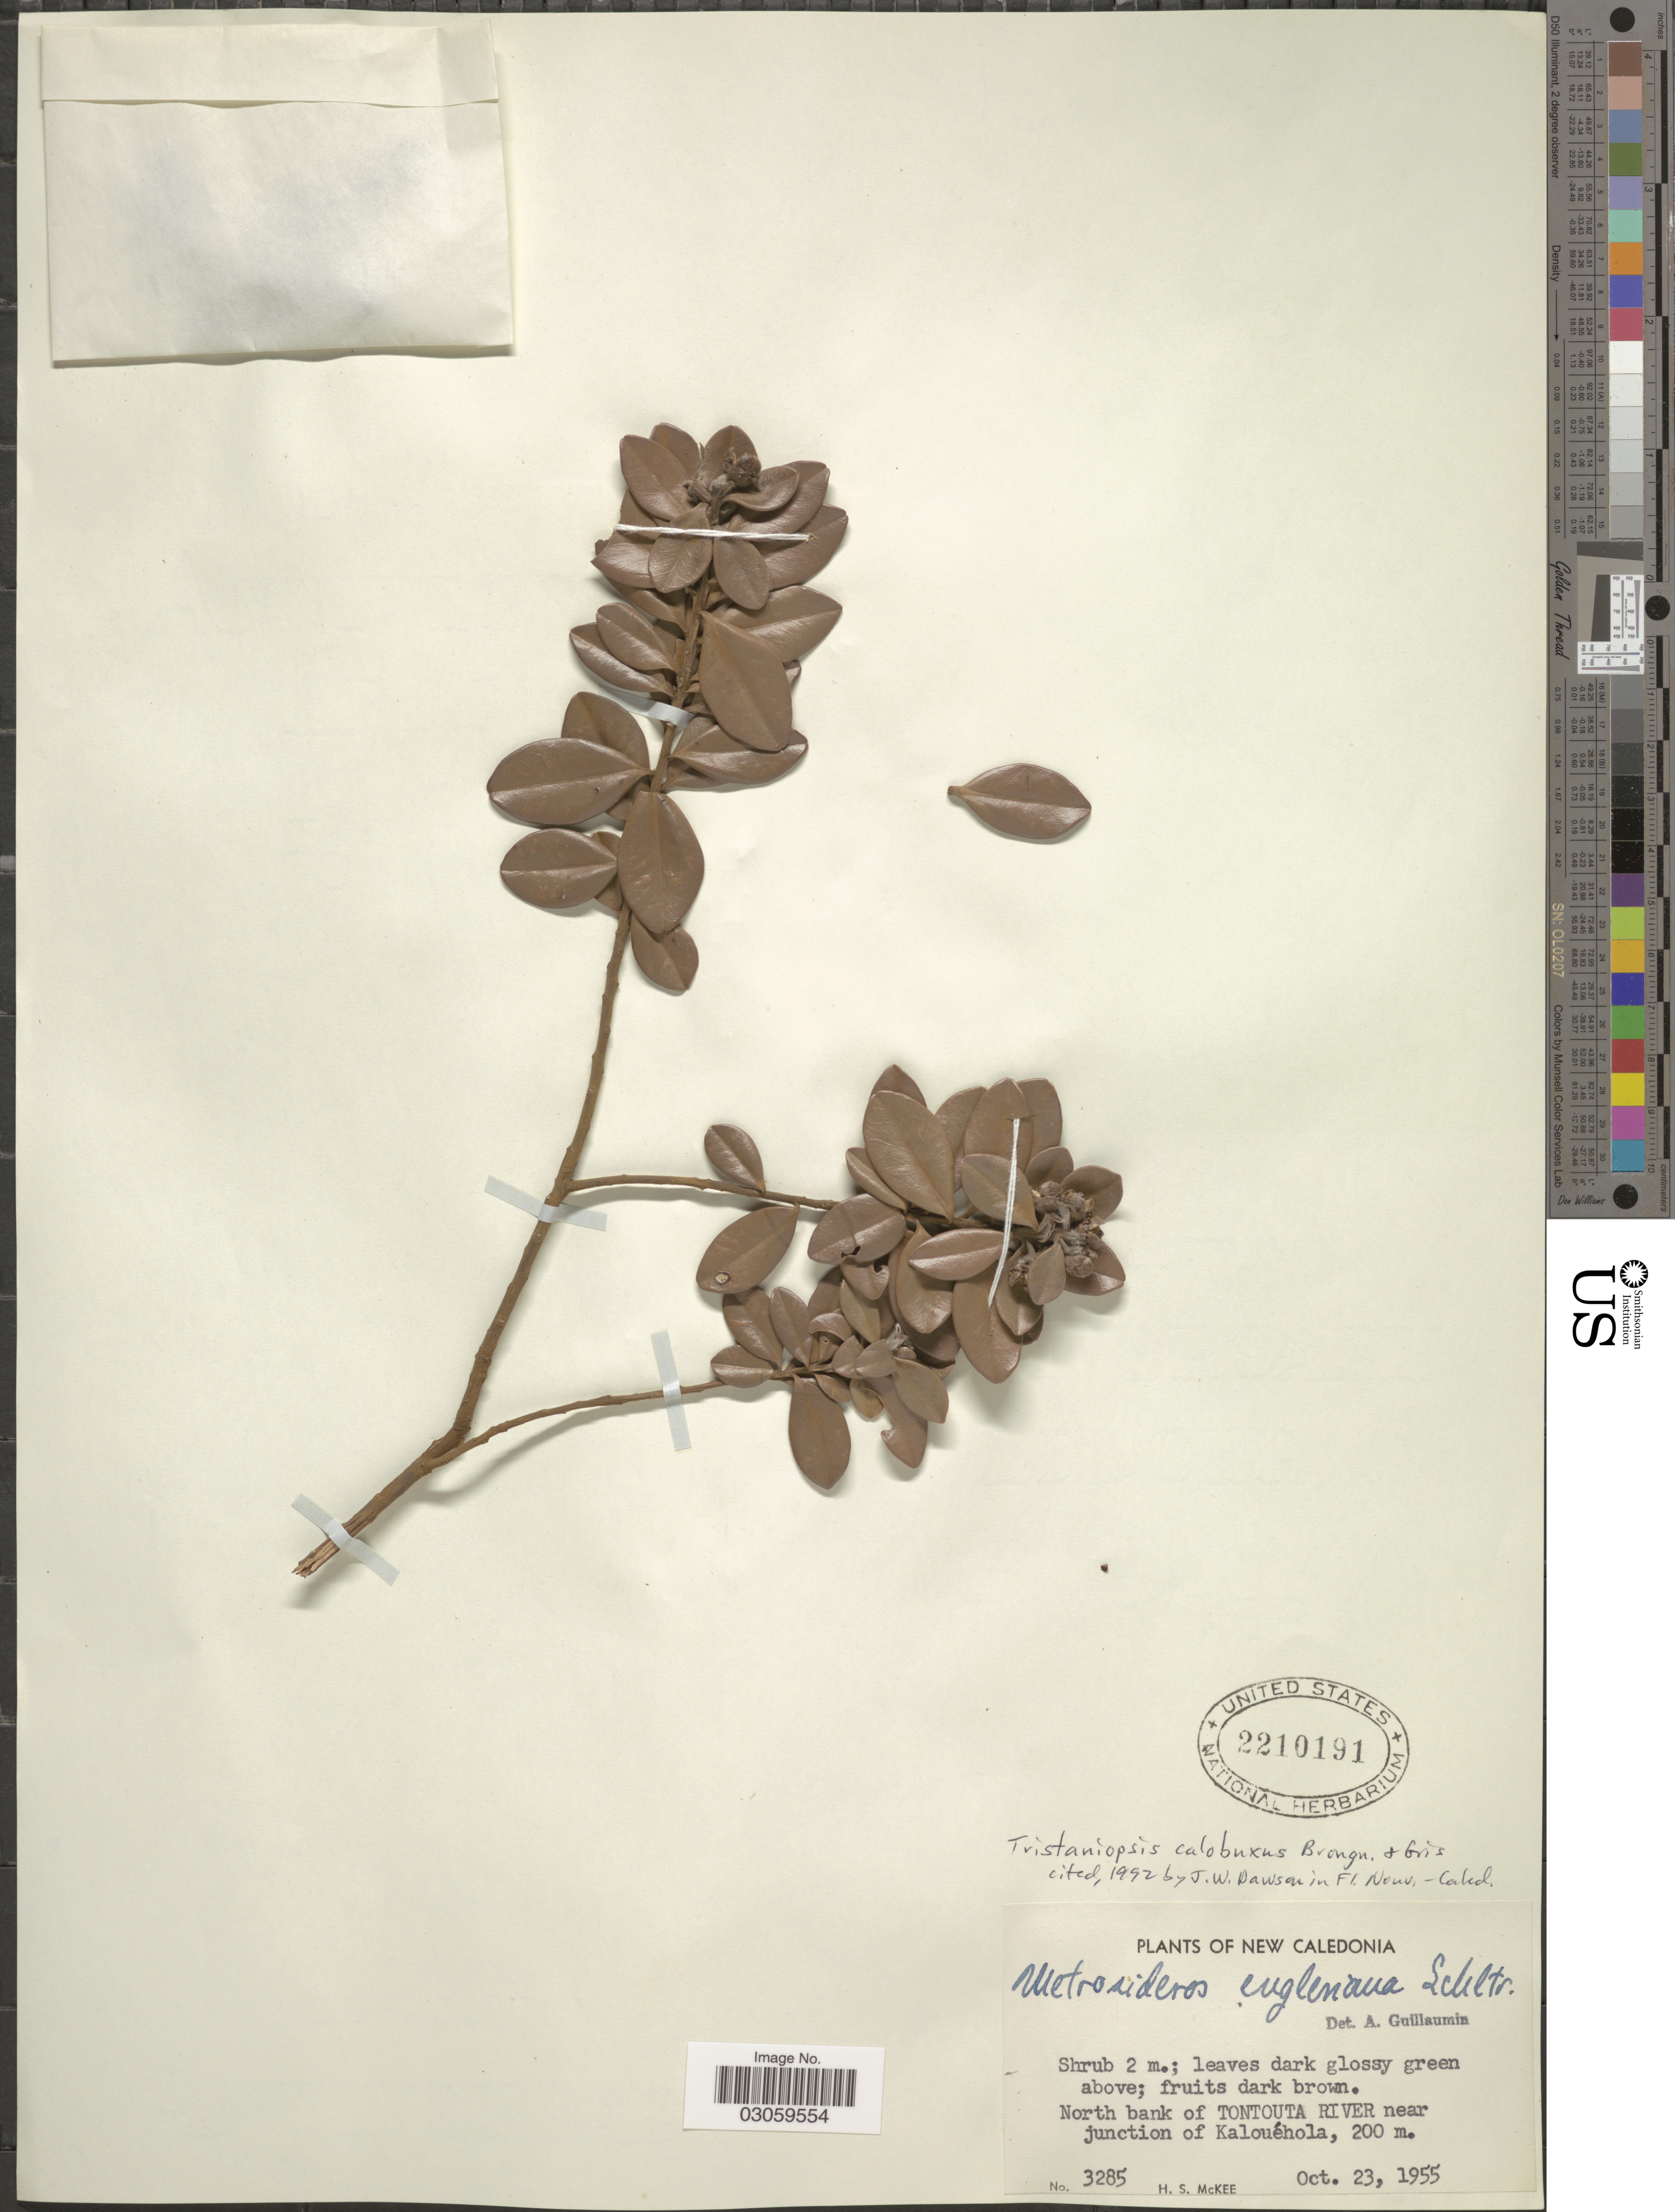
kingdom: Plantae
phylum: Tracheophyta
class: Magnoliopsida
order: Myrtales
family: Myrtaceae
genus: Tristaniopsis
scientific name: Tristaniopsis callobuxus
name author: Brongn. & Gris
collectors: H. S. McKee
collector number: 3285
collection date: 1955-10-23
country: New Caledonia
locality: North bank of Tontouta River near junction of Kalouéhola.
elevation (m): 200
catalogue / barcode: US 2210191